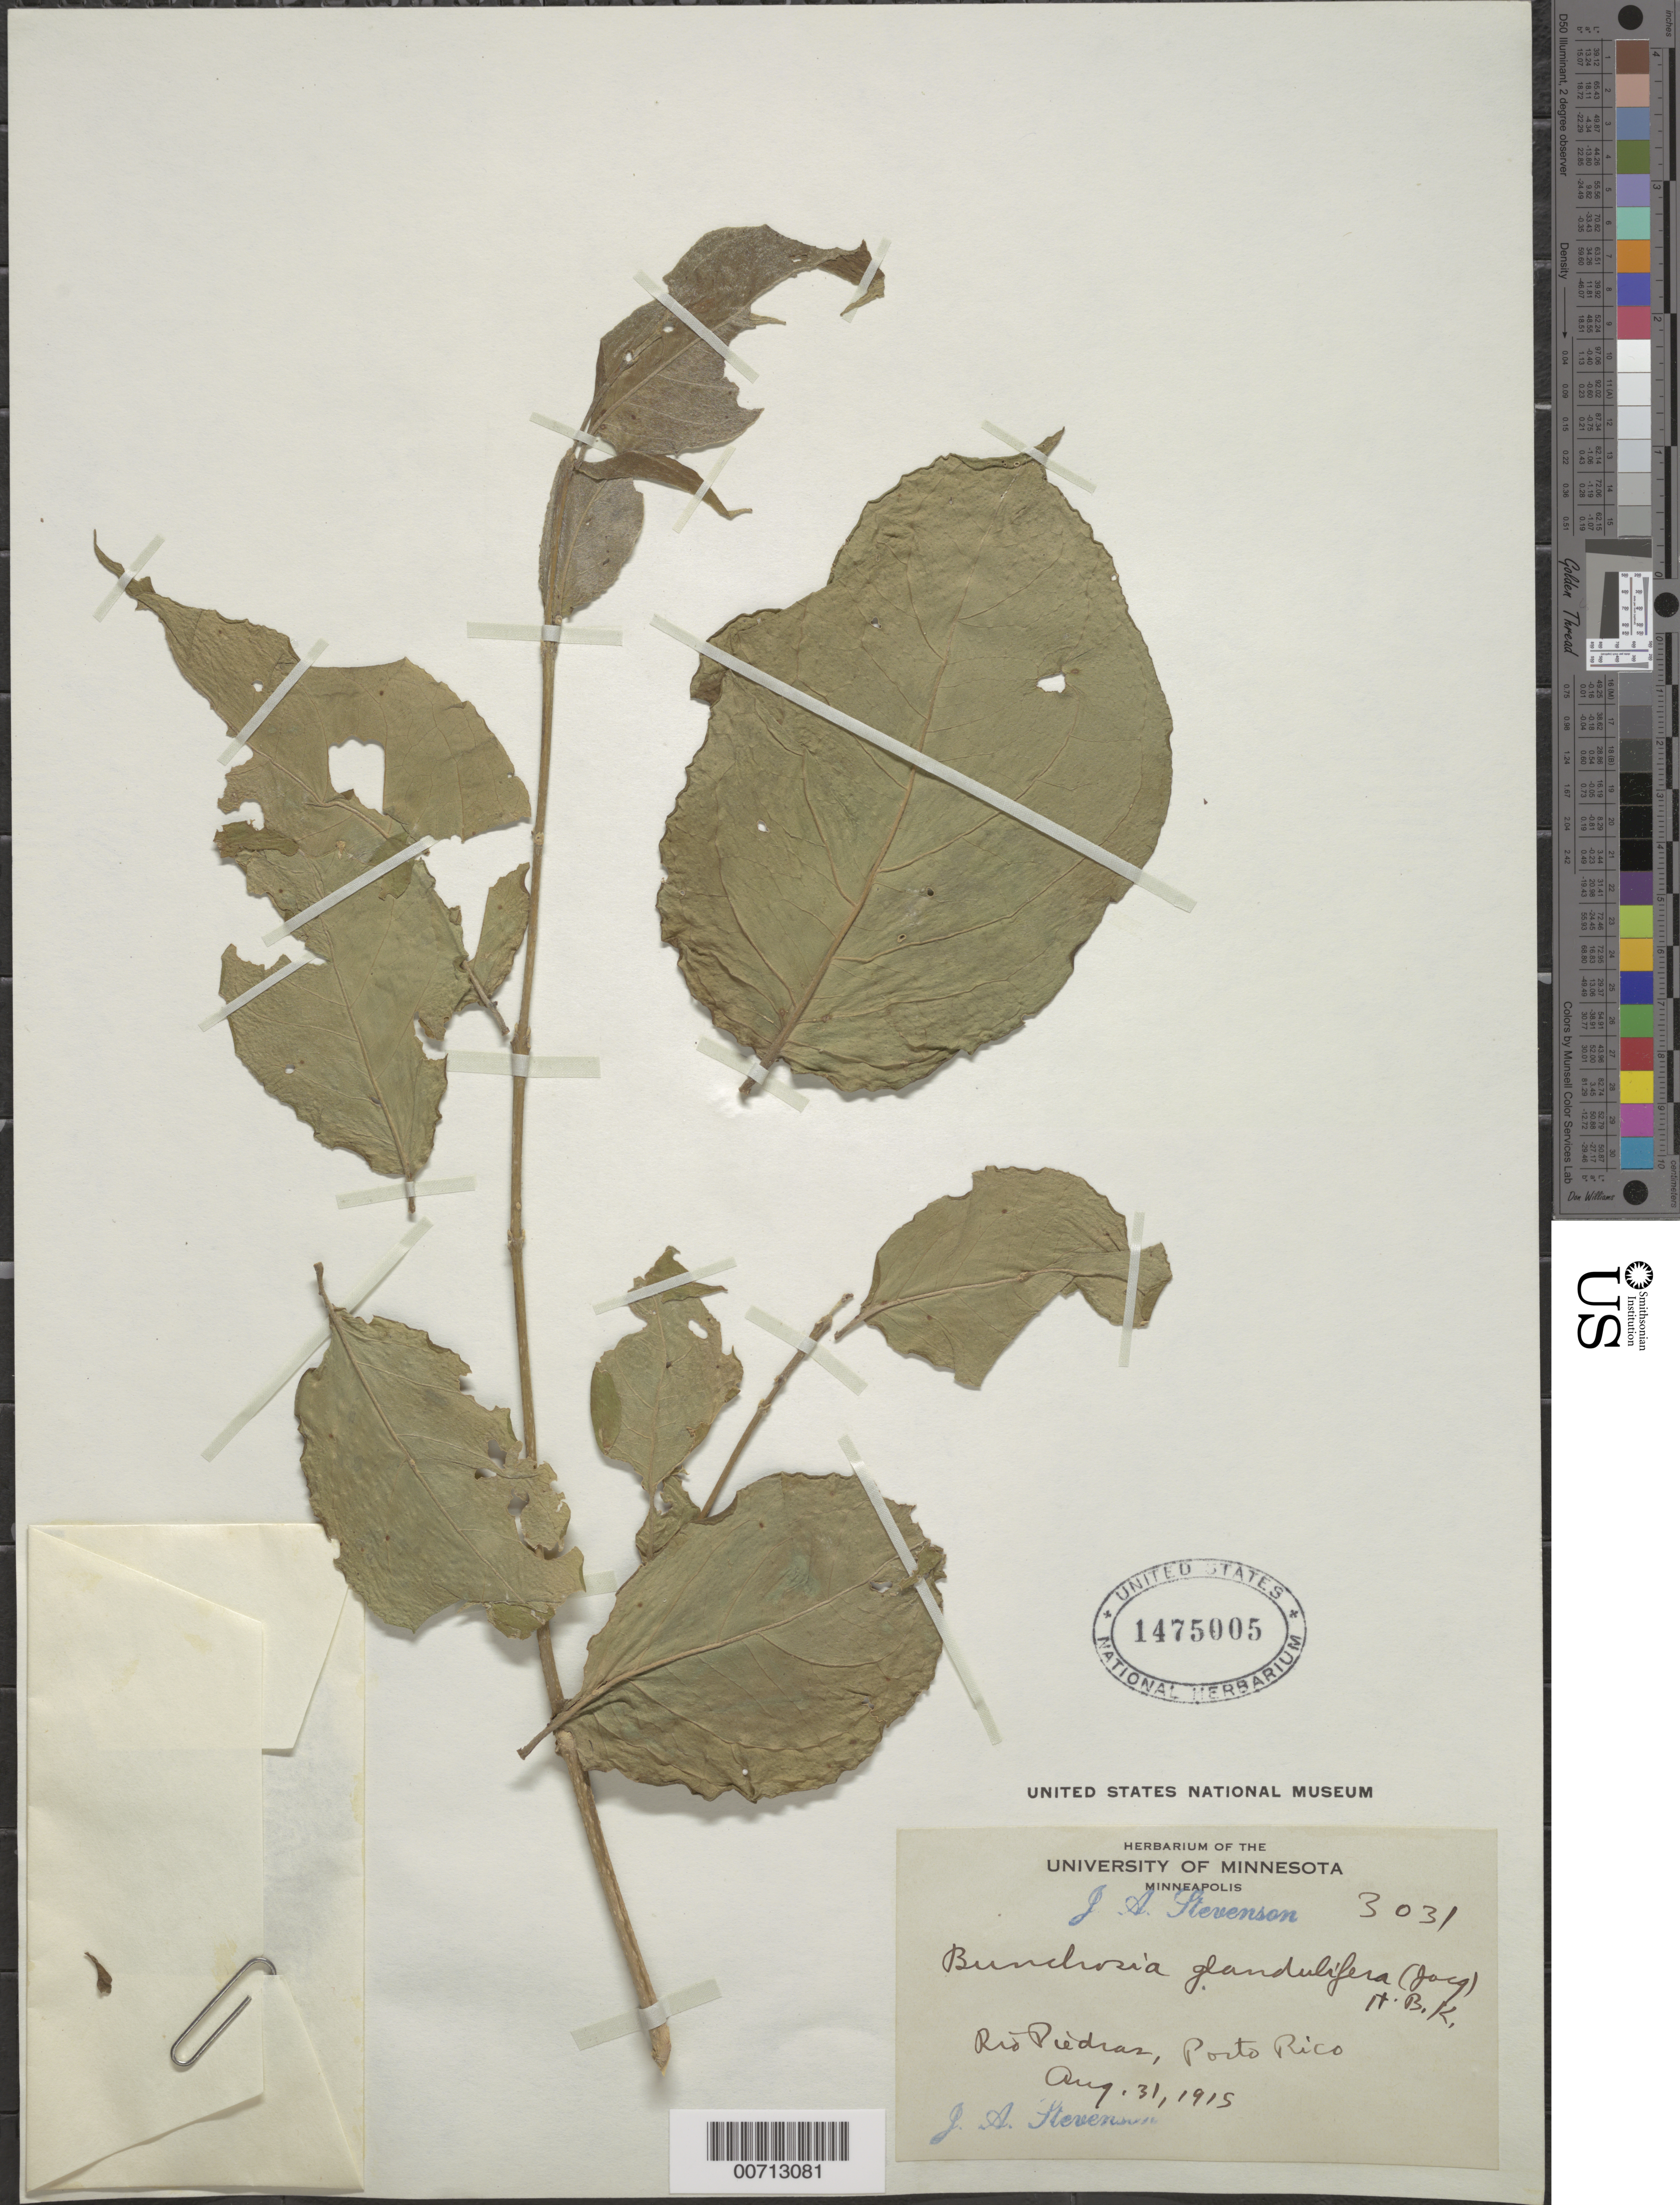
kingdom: Plantae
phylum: Tracheophyta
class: Magnoliopsida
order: Malpighiales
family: Malpighiaceae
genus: Bunchosia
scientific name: Bunchosia glandulifera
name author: (Jacq.) Kunth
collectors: J. Stevenson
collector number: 3031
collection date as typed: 31 Aug 1915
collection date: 1915-08-31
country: Puerto Rico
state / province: Rio Piedras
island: Greater Antilles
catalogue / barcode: US 1475005